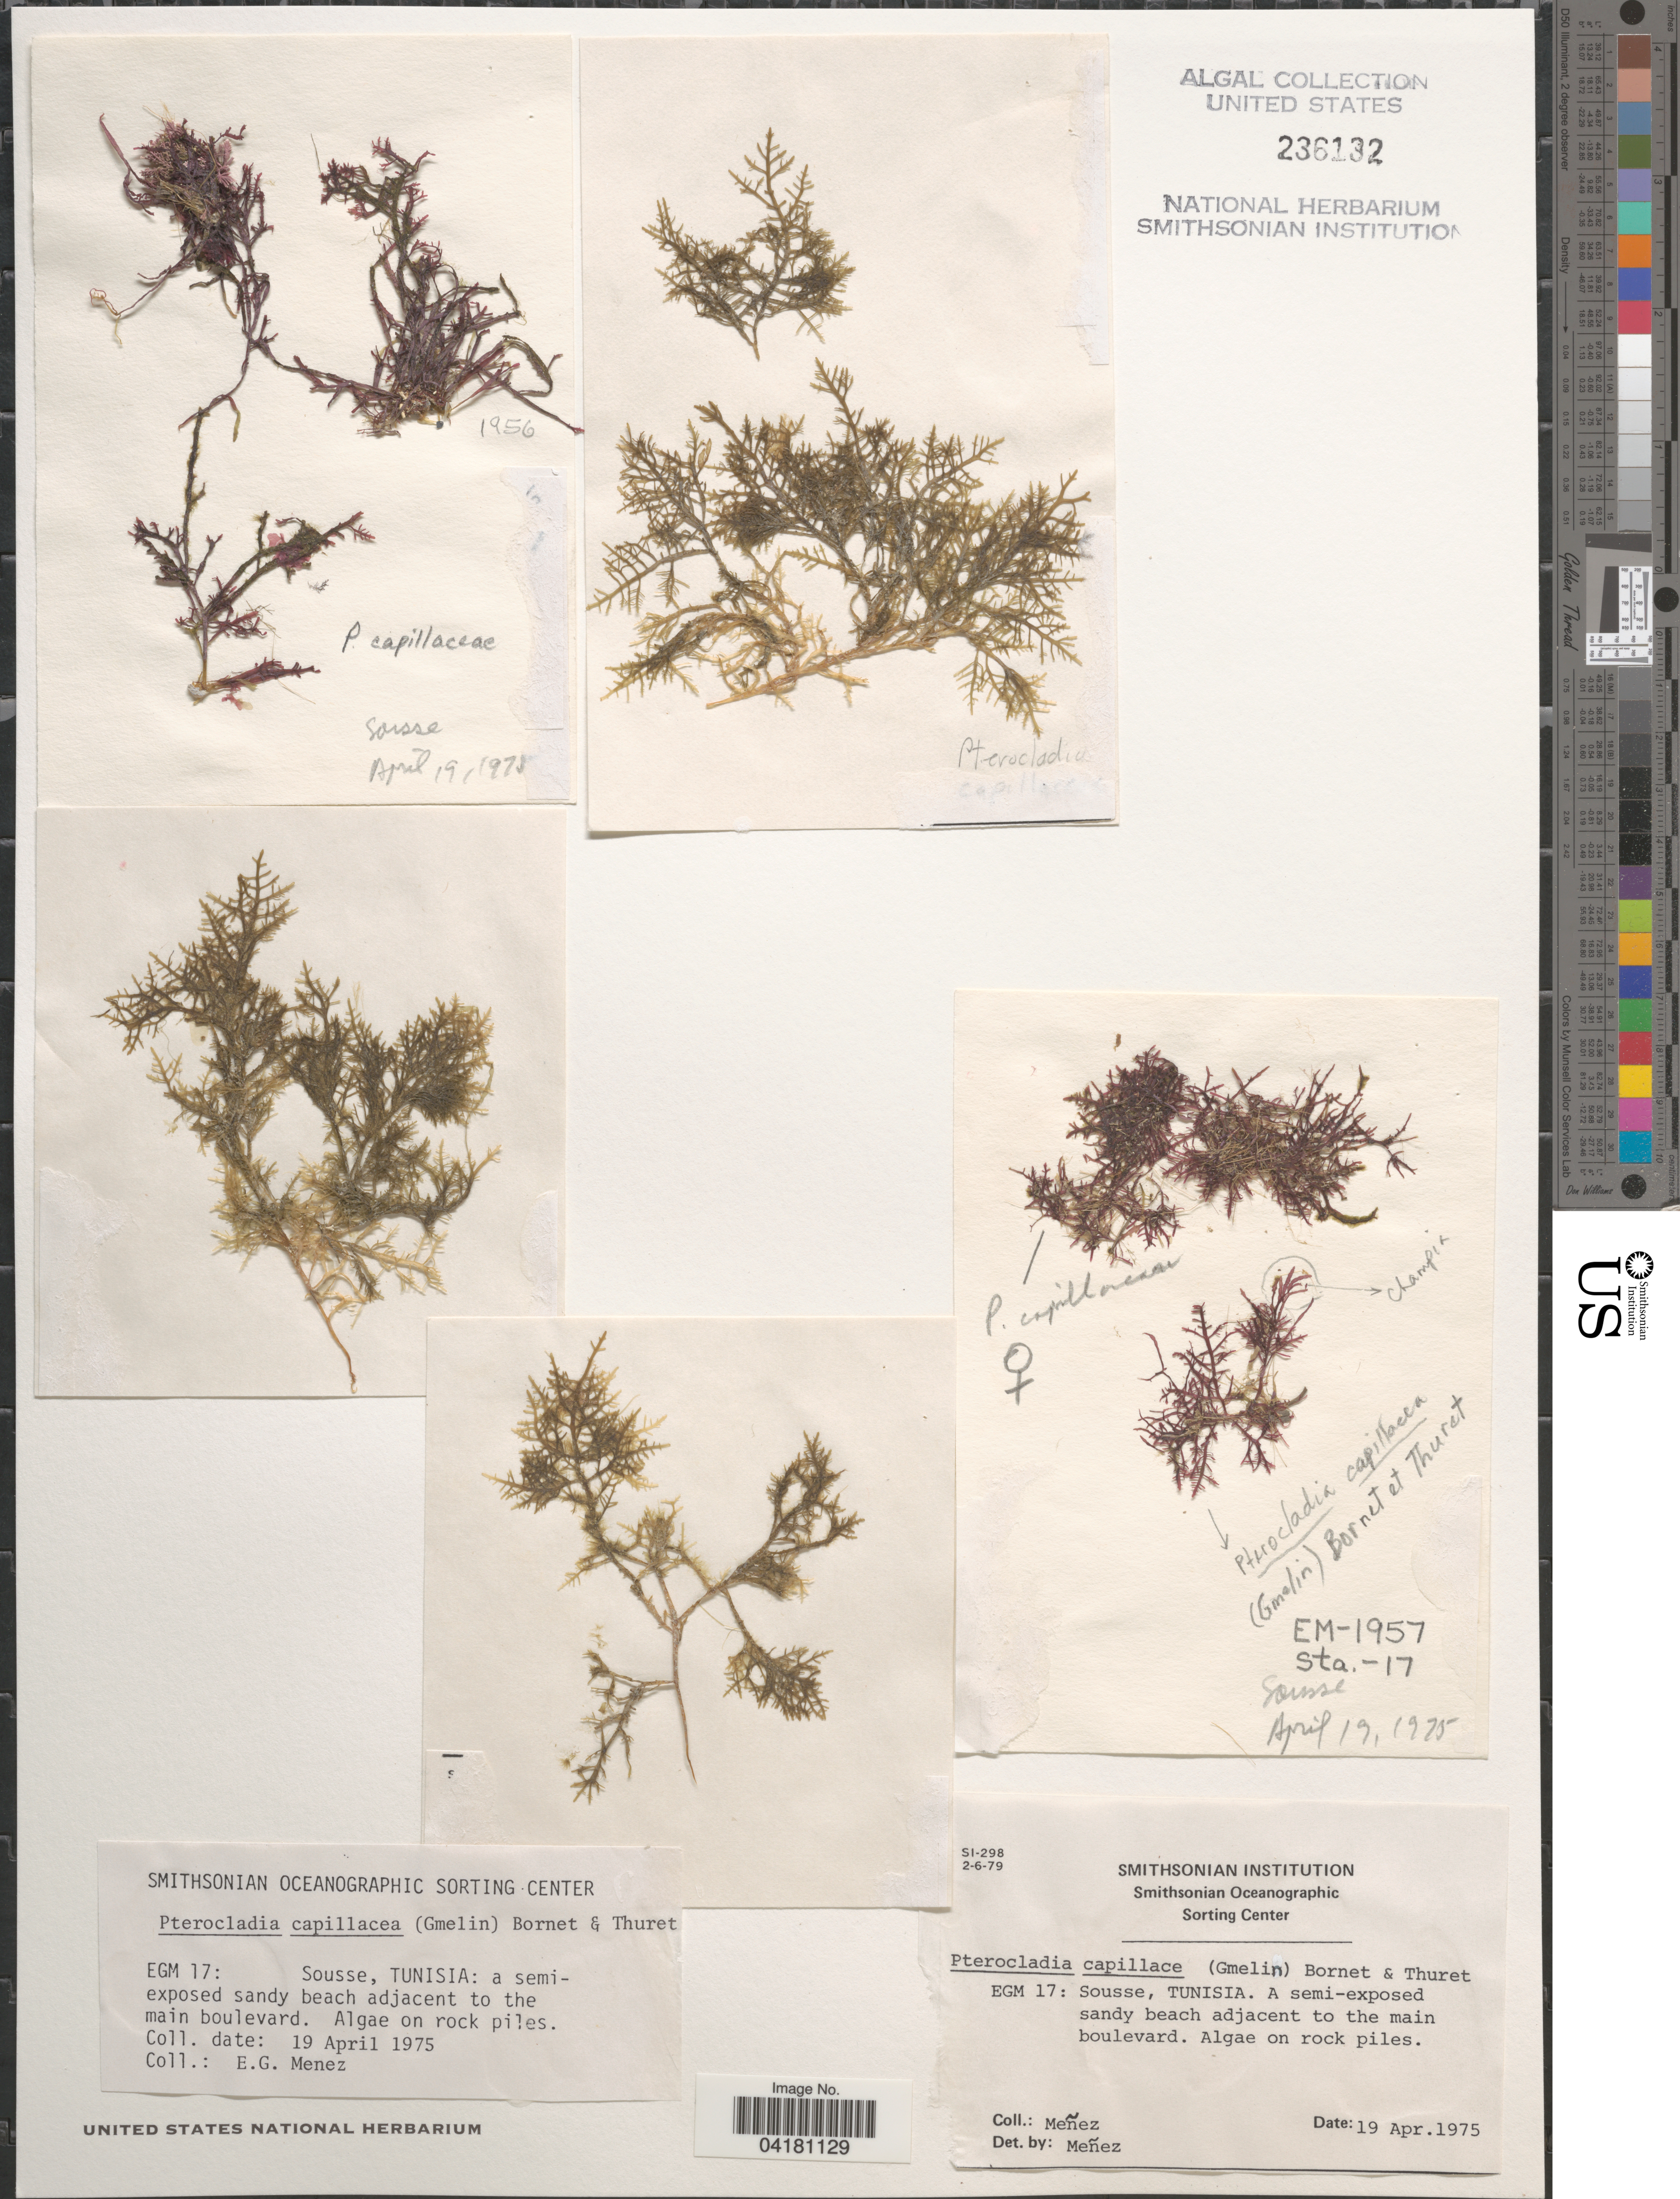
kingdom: Plantae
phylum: Rhodophyta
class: Florideophyceae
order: Gelidiales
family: Pterocladiaceae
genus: Pterocladiella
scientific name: Pterocladiella capillacea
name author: (S.G. Gmel.) Santelices & Hommers.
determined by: Algae name updating Project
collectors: Menez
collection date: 1975-04-19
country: Tunisia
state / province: Sousse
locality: EGM 17: A semi-exposed sandy beach adjacent to the main boulevard. Algae on rock piles.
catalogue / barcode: US 236132